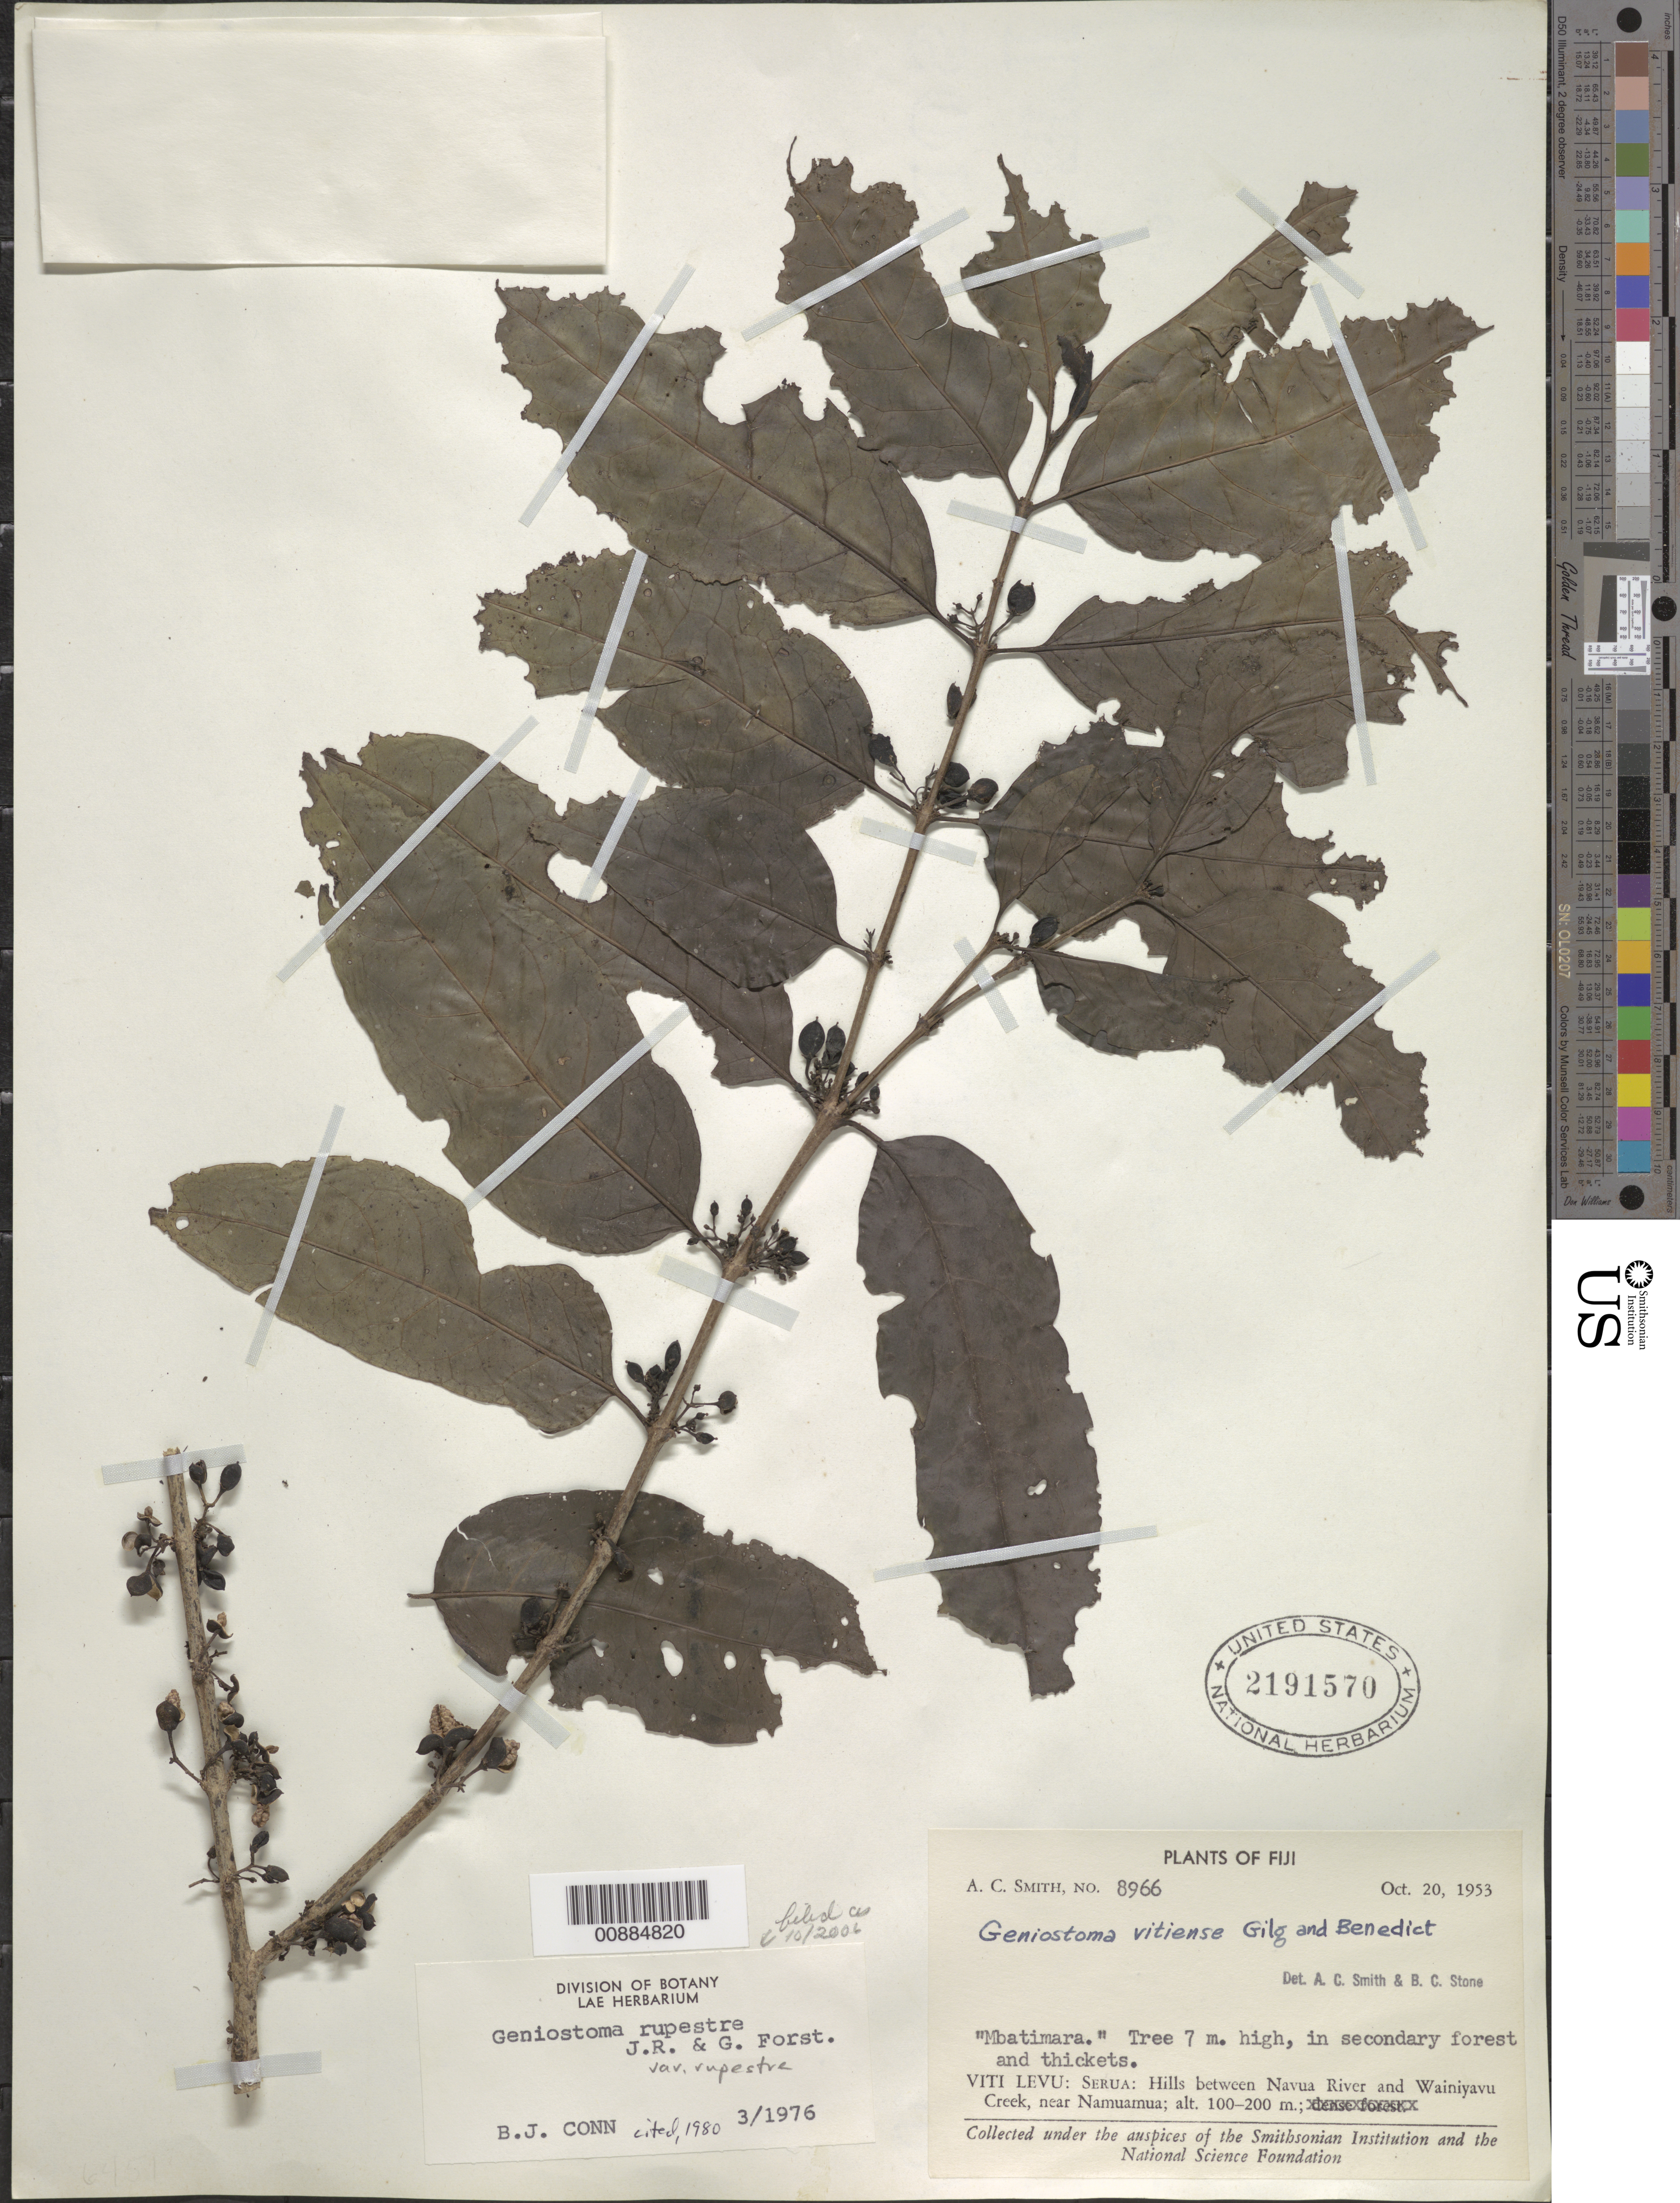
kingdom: Plantae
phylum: Tracheophyta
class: Magnoliopsida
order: Gentianales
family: Loganiaceae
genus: Geniostoma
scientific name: Geniostoma rupestre var. rupestre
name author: J.R. Forst. & G. Forst.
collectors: C. A. Smith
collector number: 8966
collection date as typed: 20 Oct 1953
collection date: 1953-10-20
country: Fiji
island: Vanua Levu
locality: Serua: Hills between Navua River and Wainiyavu Creek, near Namuamua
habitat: Secondary forest and thickets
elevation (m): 100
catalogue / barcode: US 2191570